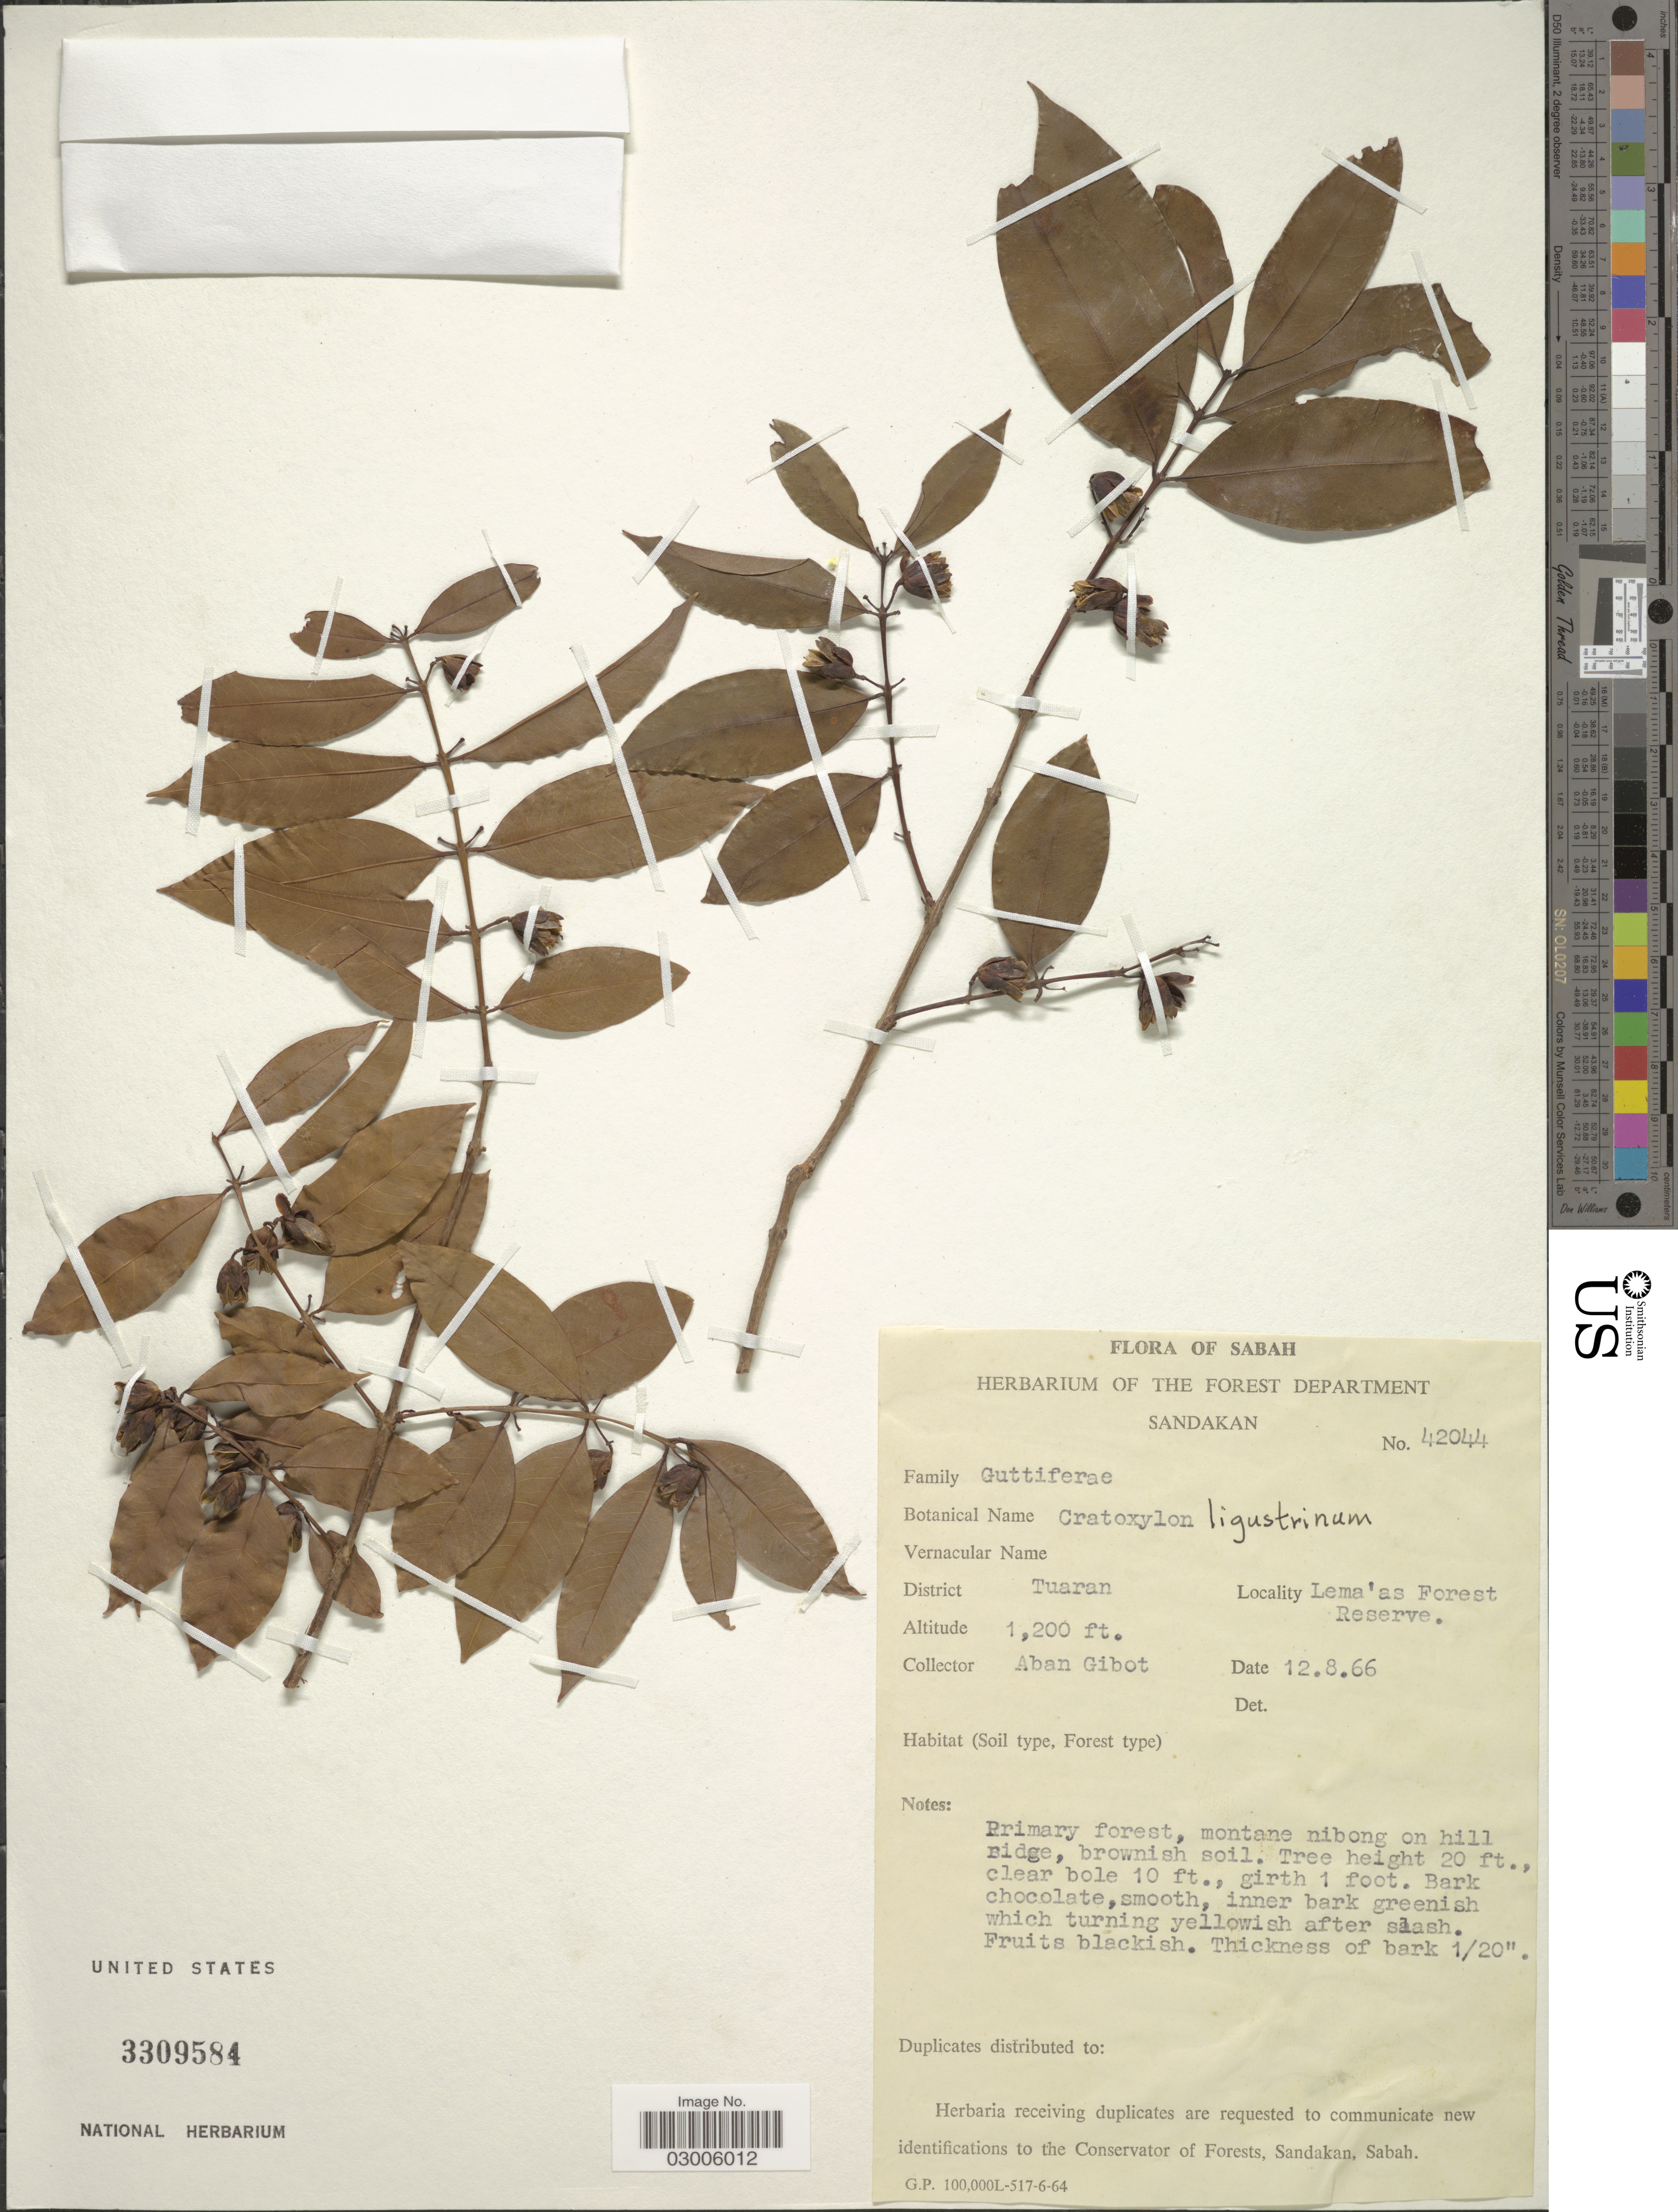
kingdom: Plantae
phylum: Tracheophyta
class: Magnoliopsida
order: Malpighiales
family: Hypericaceae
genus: Cratoxylum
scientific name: Cratoxylum ligustrinum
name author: (Spach) Blume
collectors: A. Gibot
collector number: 42044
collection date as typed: Transcribed d/m/y: 12/8/66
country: Malaysia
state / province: Sabah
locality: District Tuaran. Lema'as Forest Reserve.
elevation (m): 366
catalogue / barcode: US 3309584